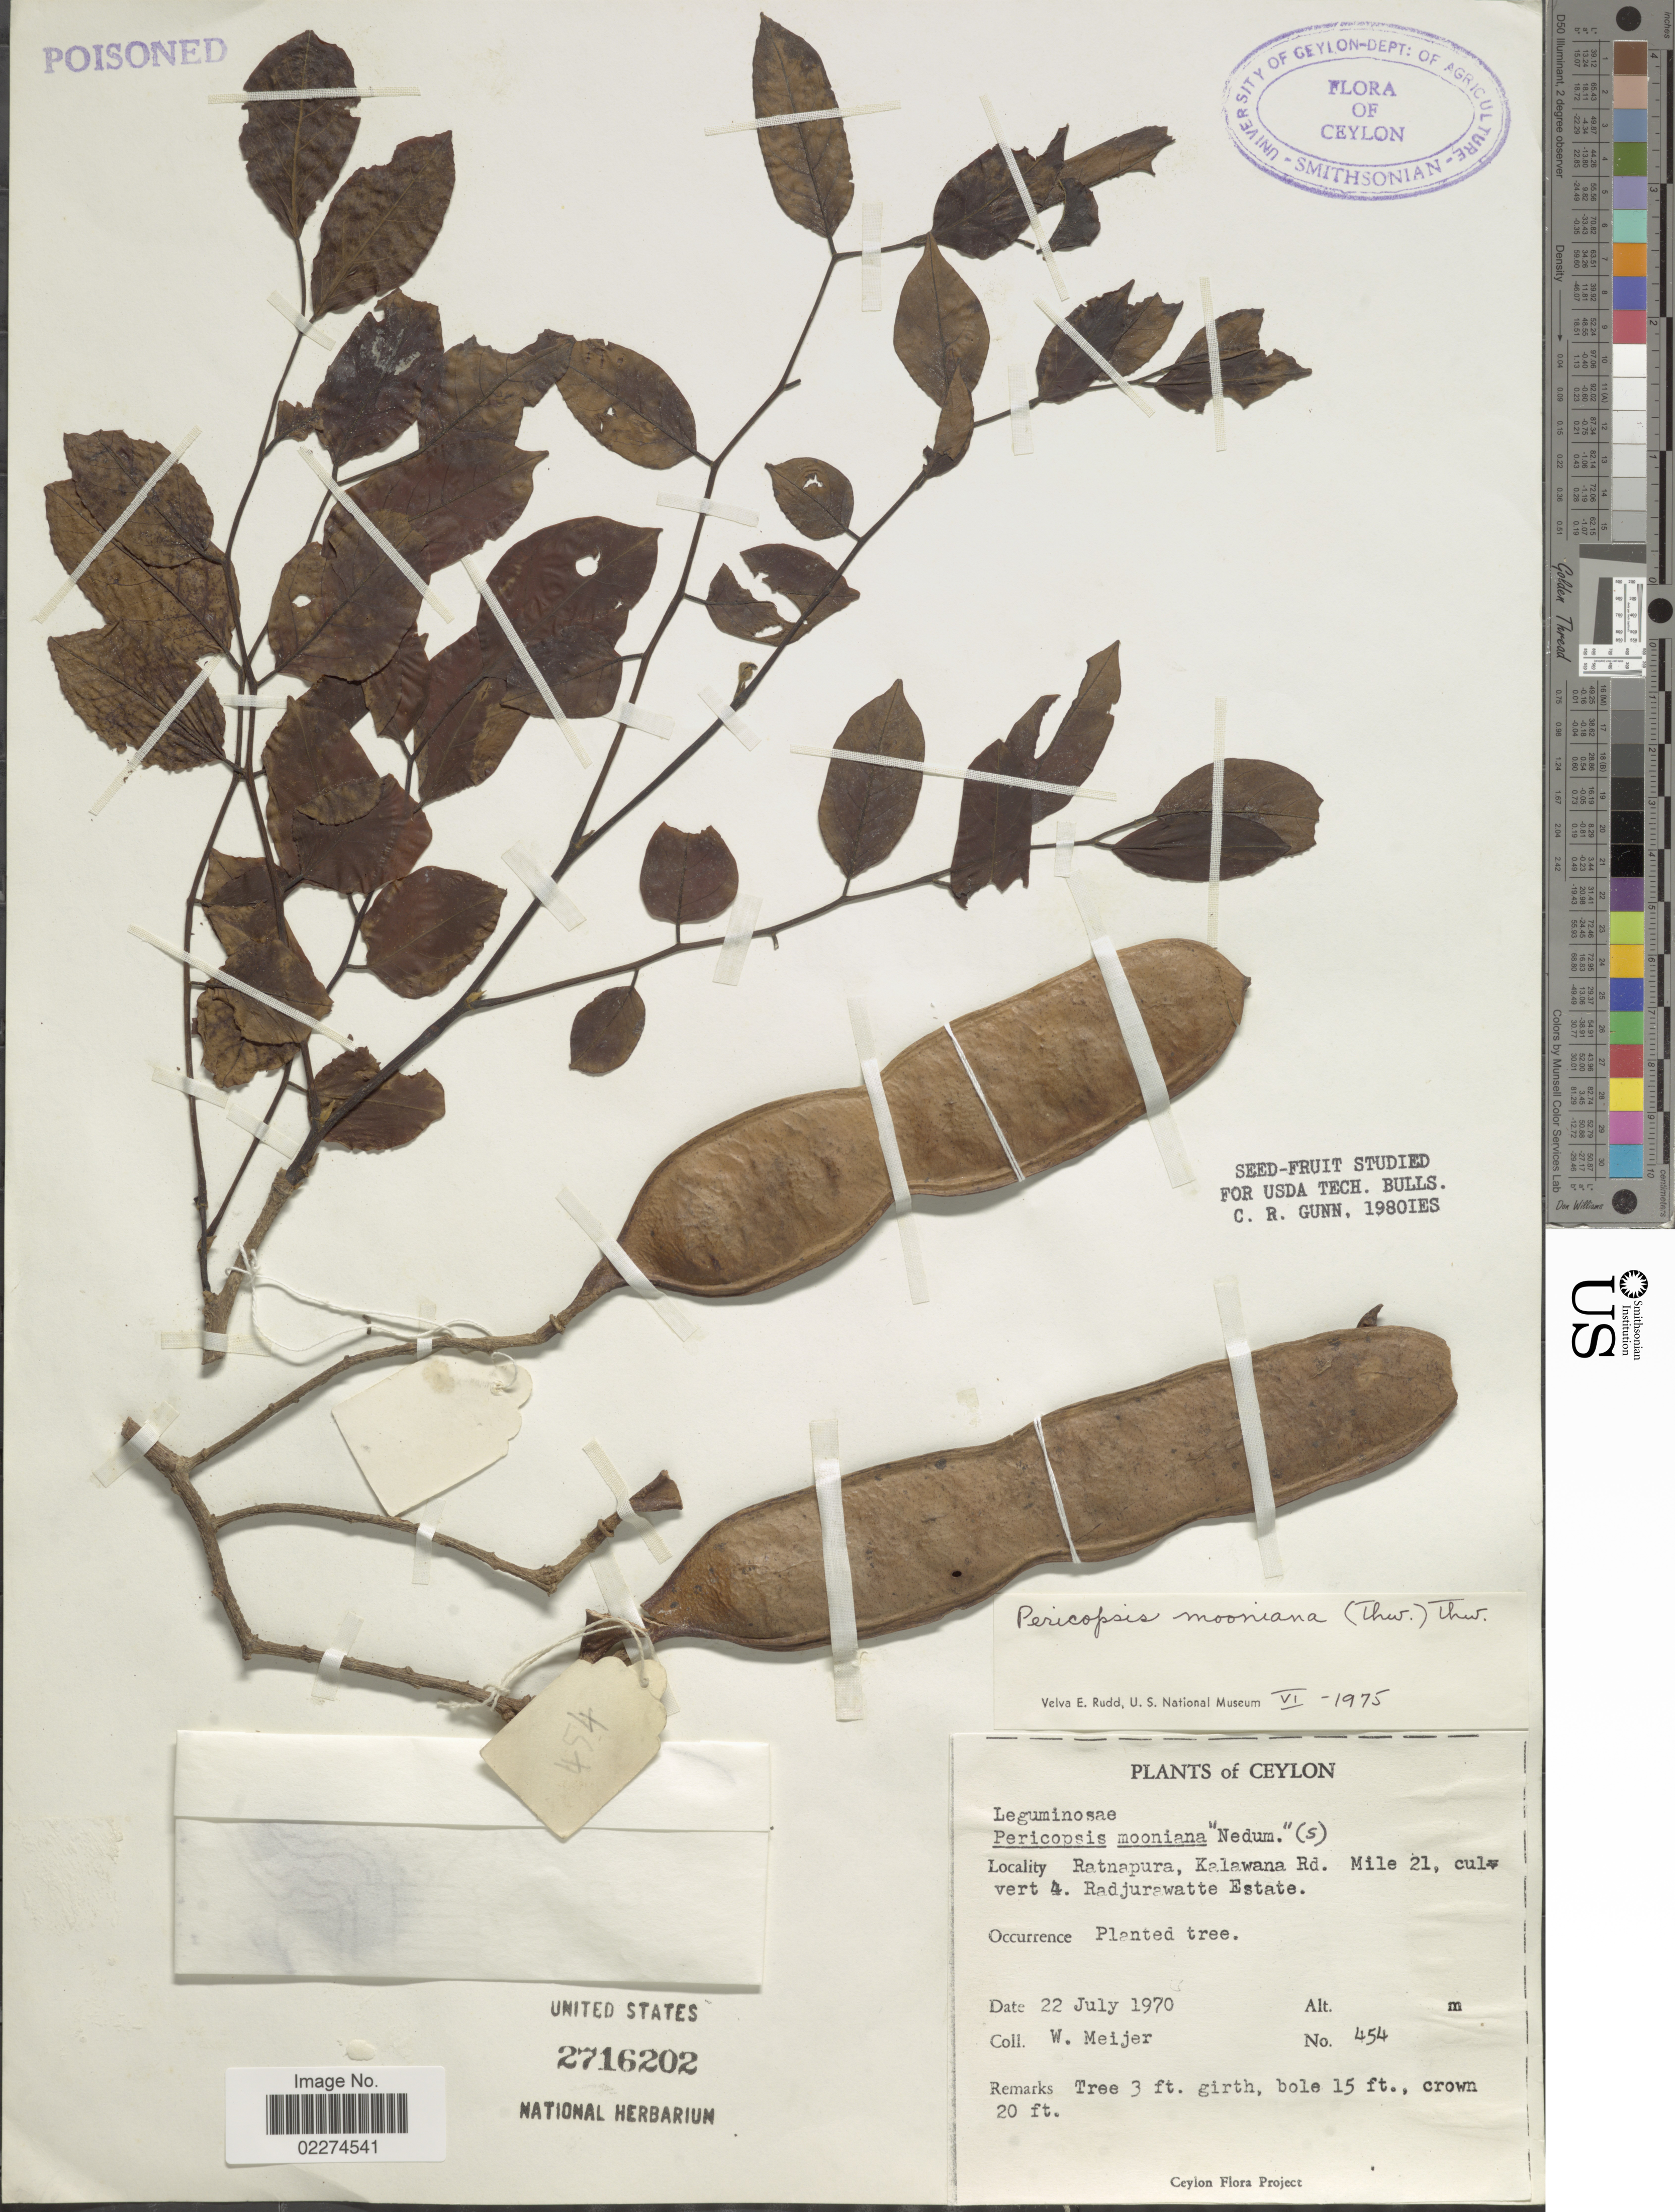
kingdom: Plantae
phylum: Tracheophyta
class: Magnoliopsida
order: Fabales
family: Fabaceae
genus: Pericopsis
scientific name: Pericopsis mooniana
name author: Thwaites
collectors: M. Meijer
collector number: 454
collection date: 1970-07-22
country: Sri Lanka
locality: Ceylon, Ratnapura, Kalawana Rd., Mile 21, culvert 4, Radjurawatte Estate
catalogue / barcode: US 2716202